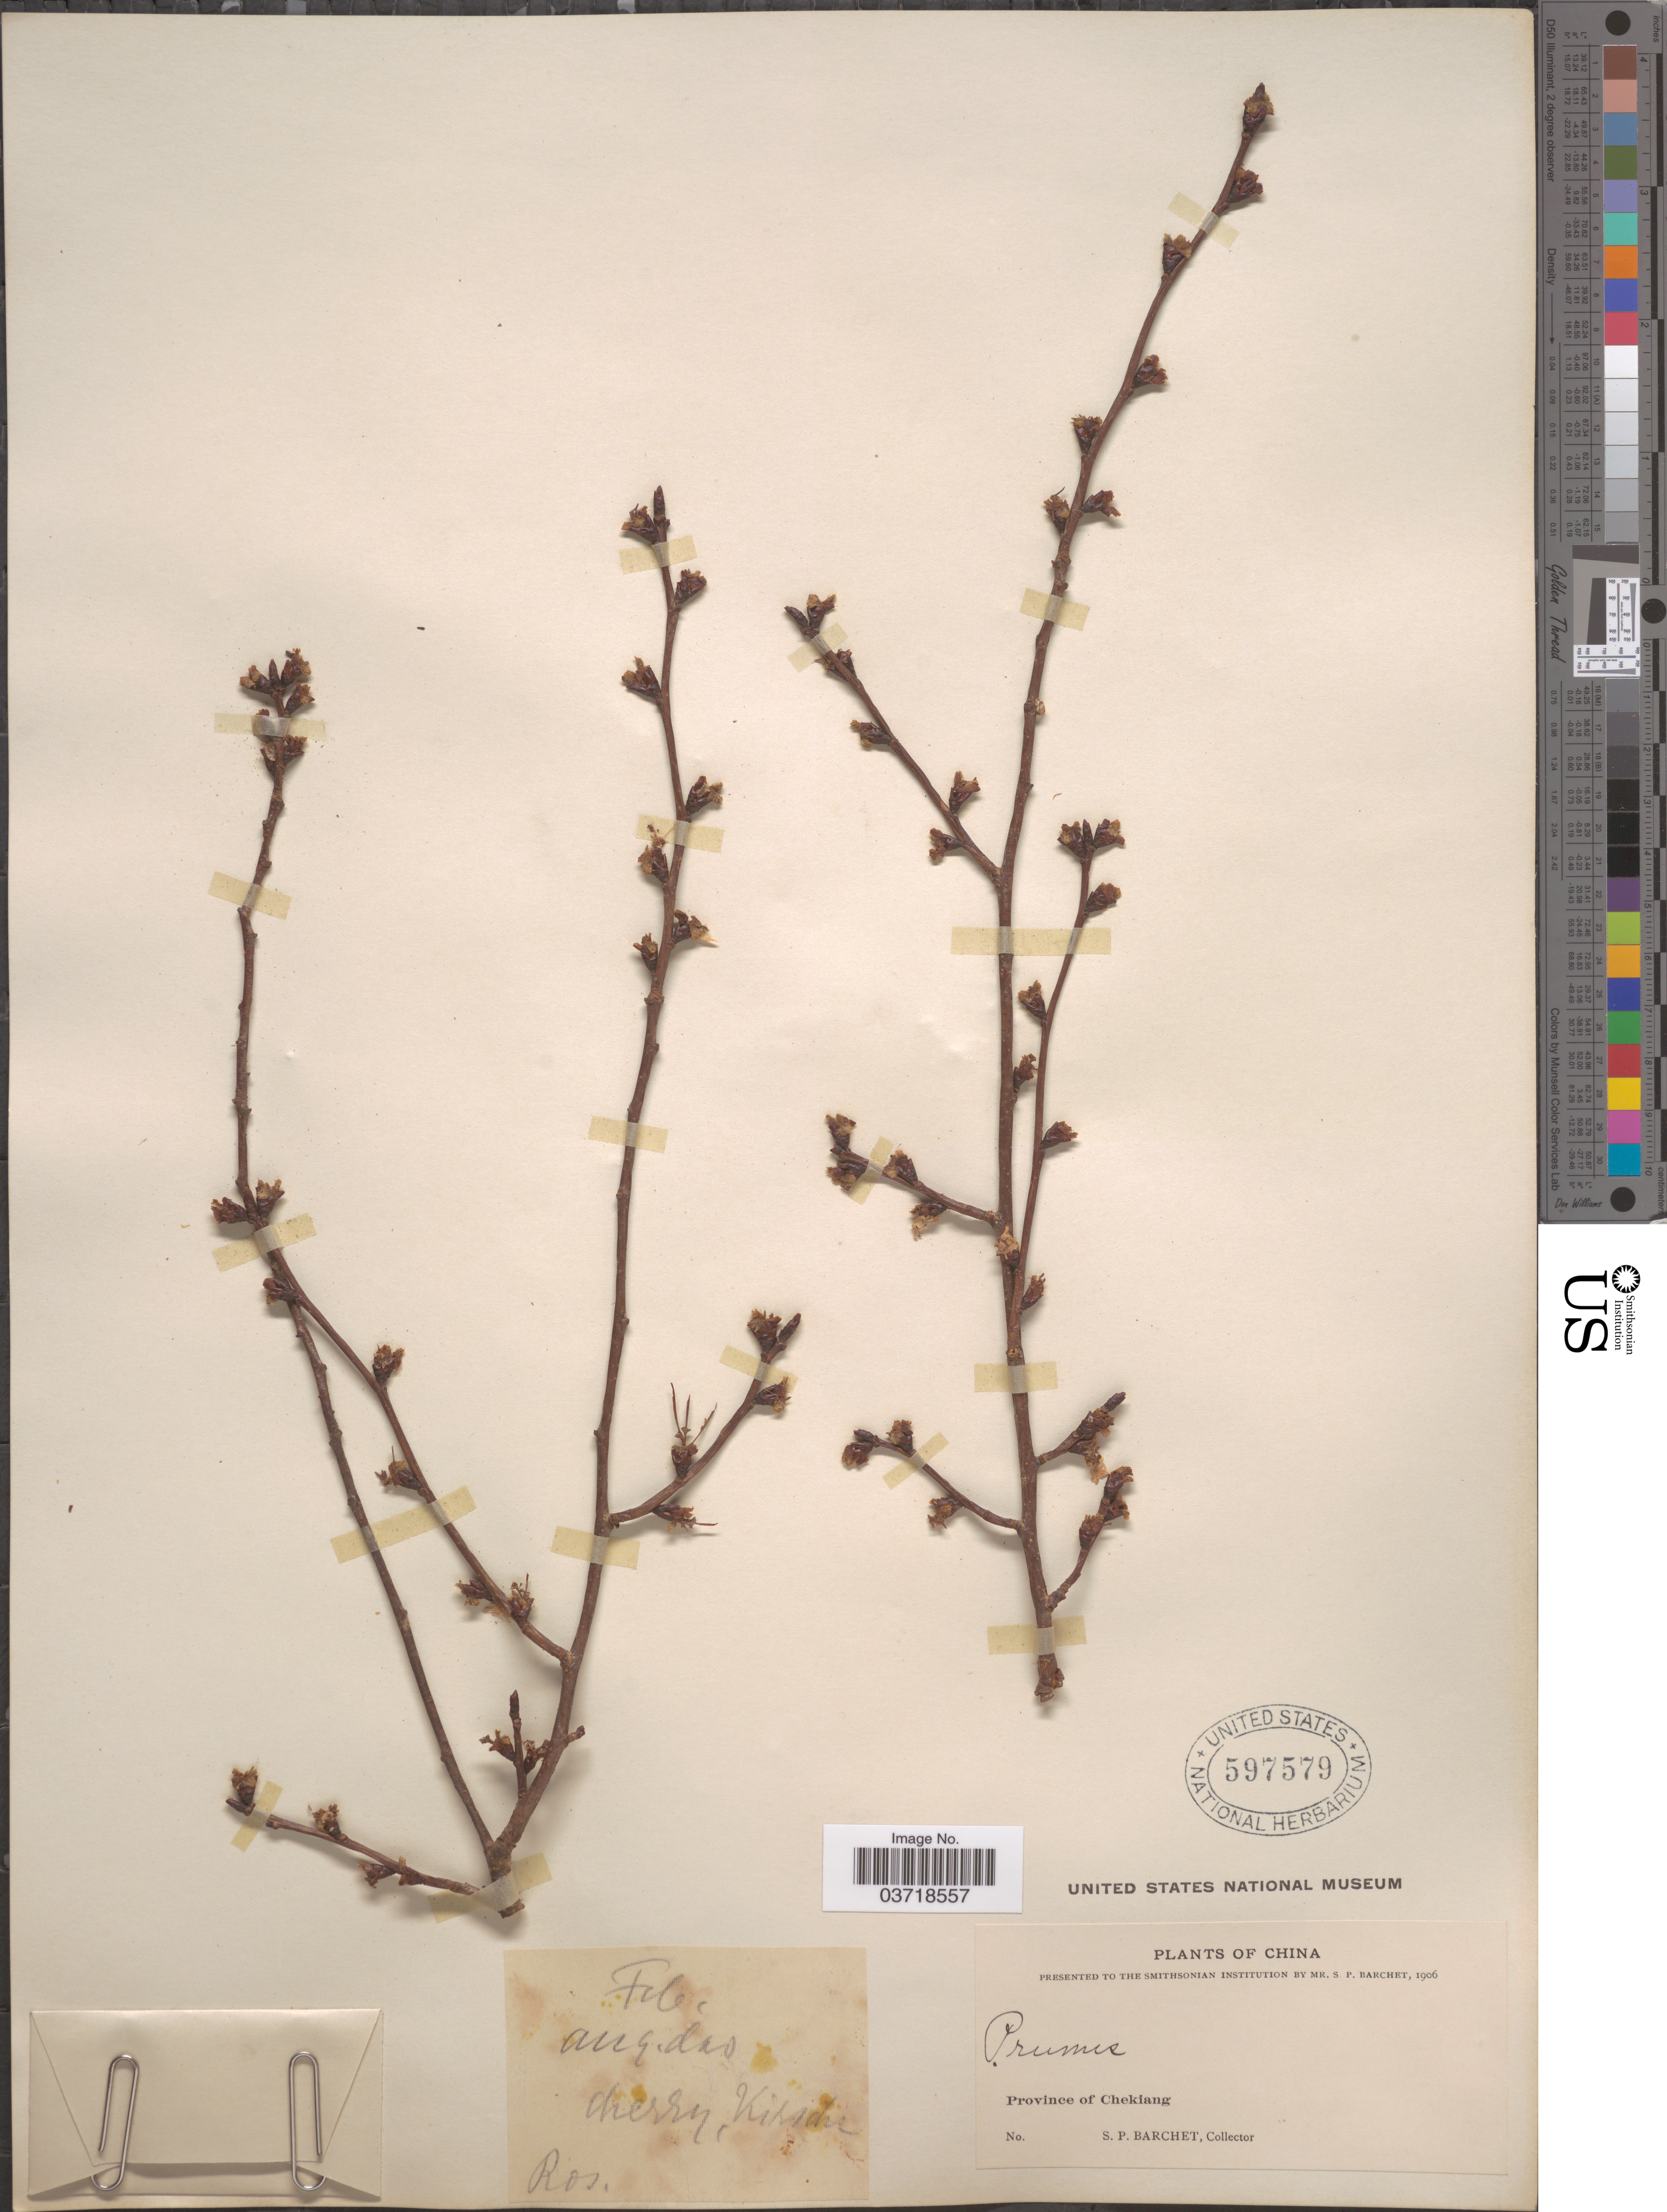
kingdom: Plantae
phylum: Tracheophyta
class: Magnoliopsida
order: Rosales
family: Rosaceae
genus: Prunus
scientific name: Prunus sp.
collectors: S. P. Barchet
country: China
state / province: Zhejiang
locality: Province of Chekiang. Cherry, Kisadre. [interpreted] [unsure placement]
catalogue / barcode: US 597579